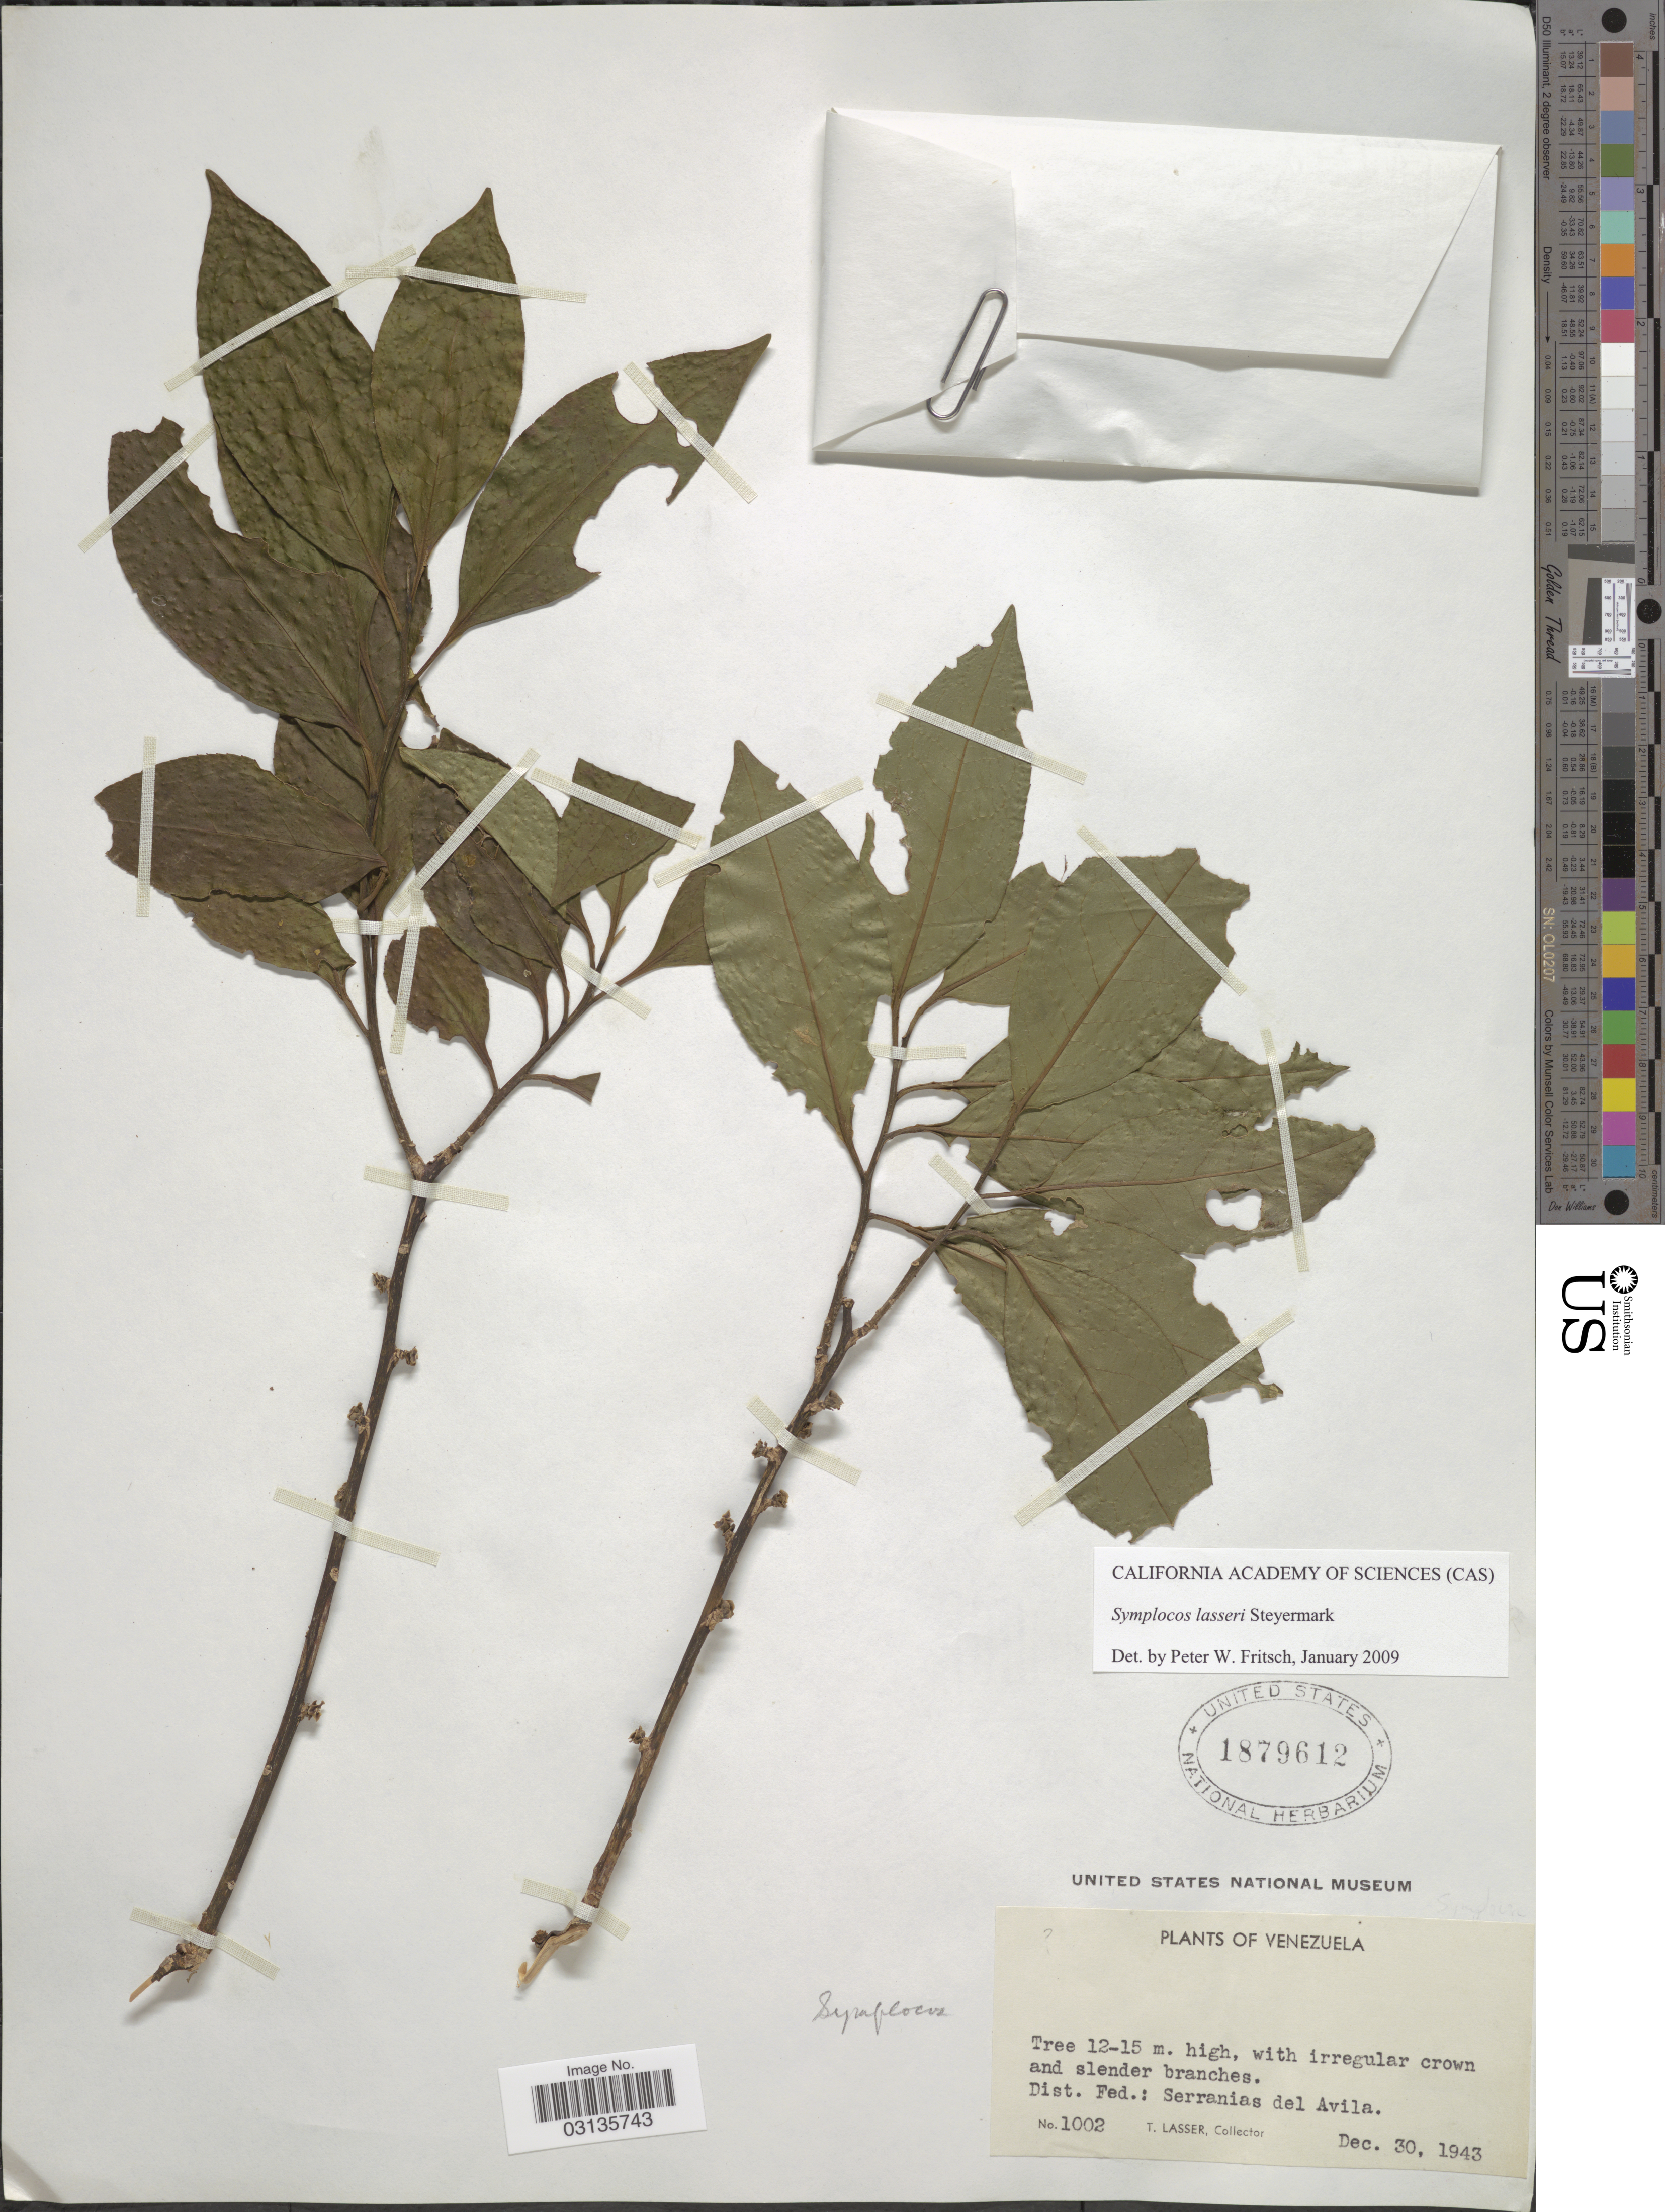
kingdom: Plantae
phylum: Tracheophyta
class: Magnoliopsida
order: Ericales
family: Symplocaceae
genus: Symplocos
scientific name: Symplocos lasseri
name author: Steyerm.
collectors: T. Lasser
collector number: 1002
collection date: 1943-12-30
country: Venezuela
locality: Dist. Fed.: Serranias del Avila.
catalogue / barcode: US 1879612